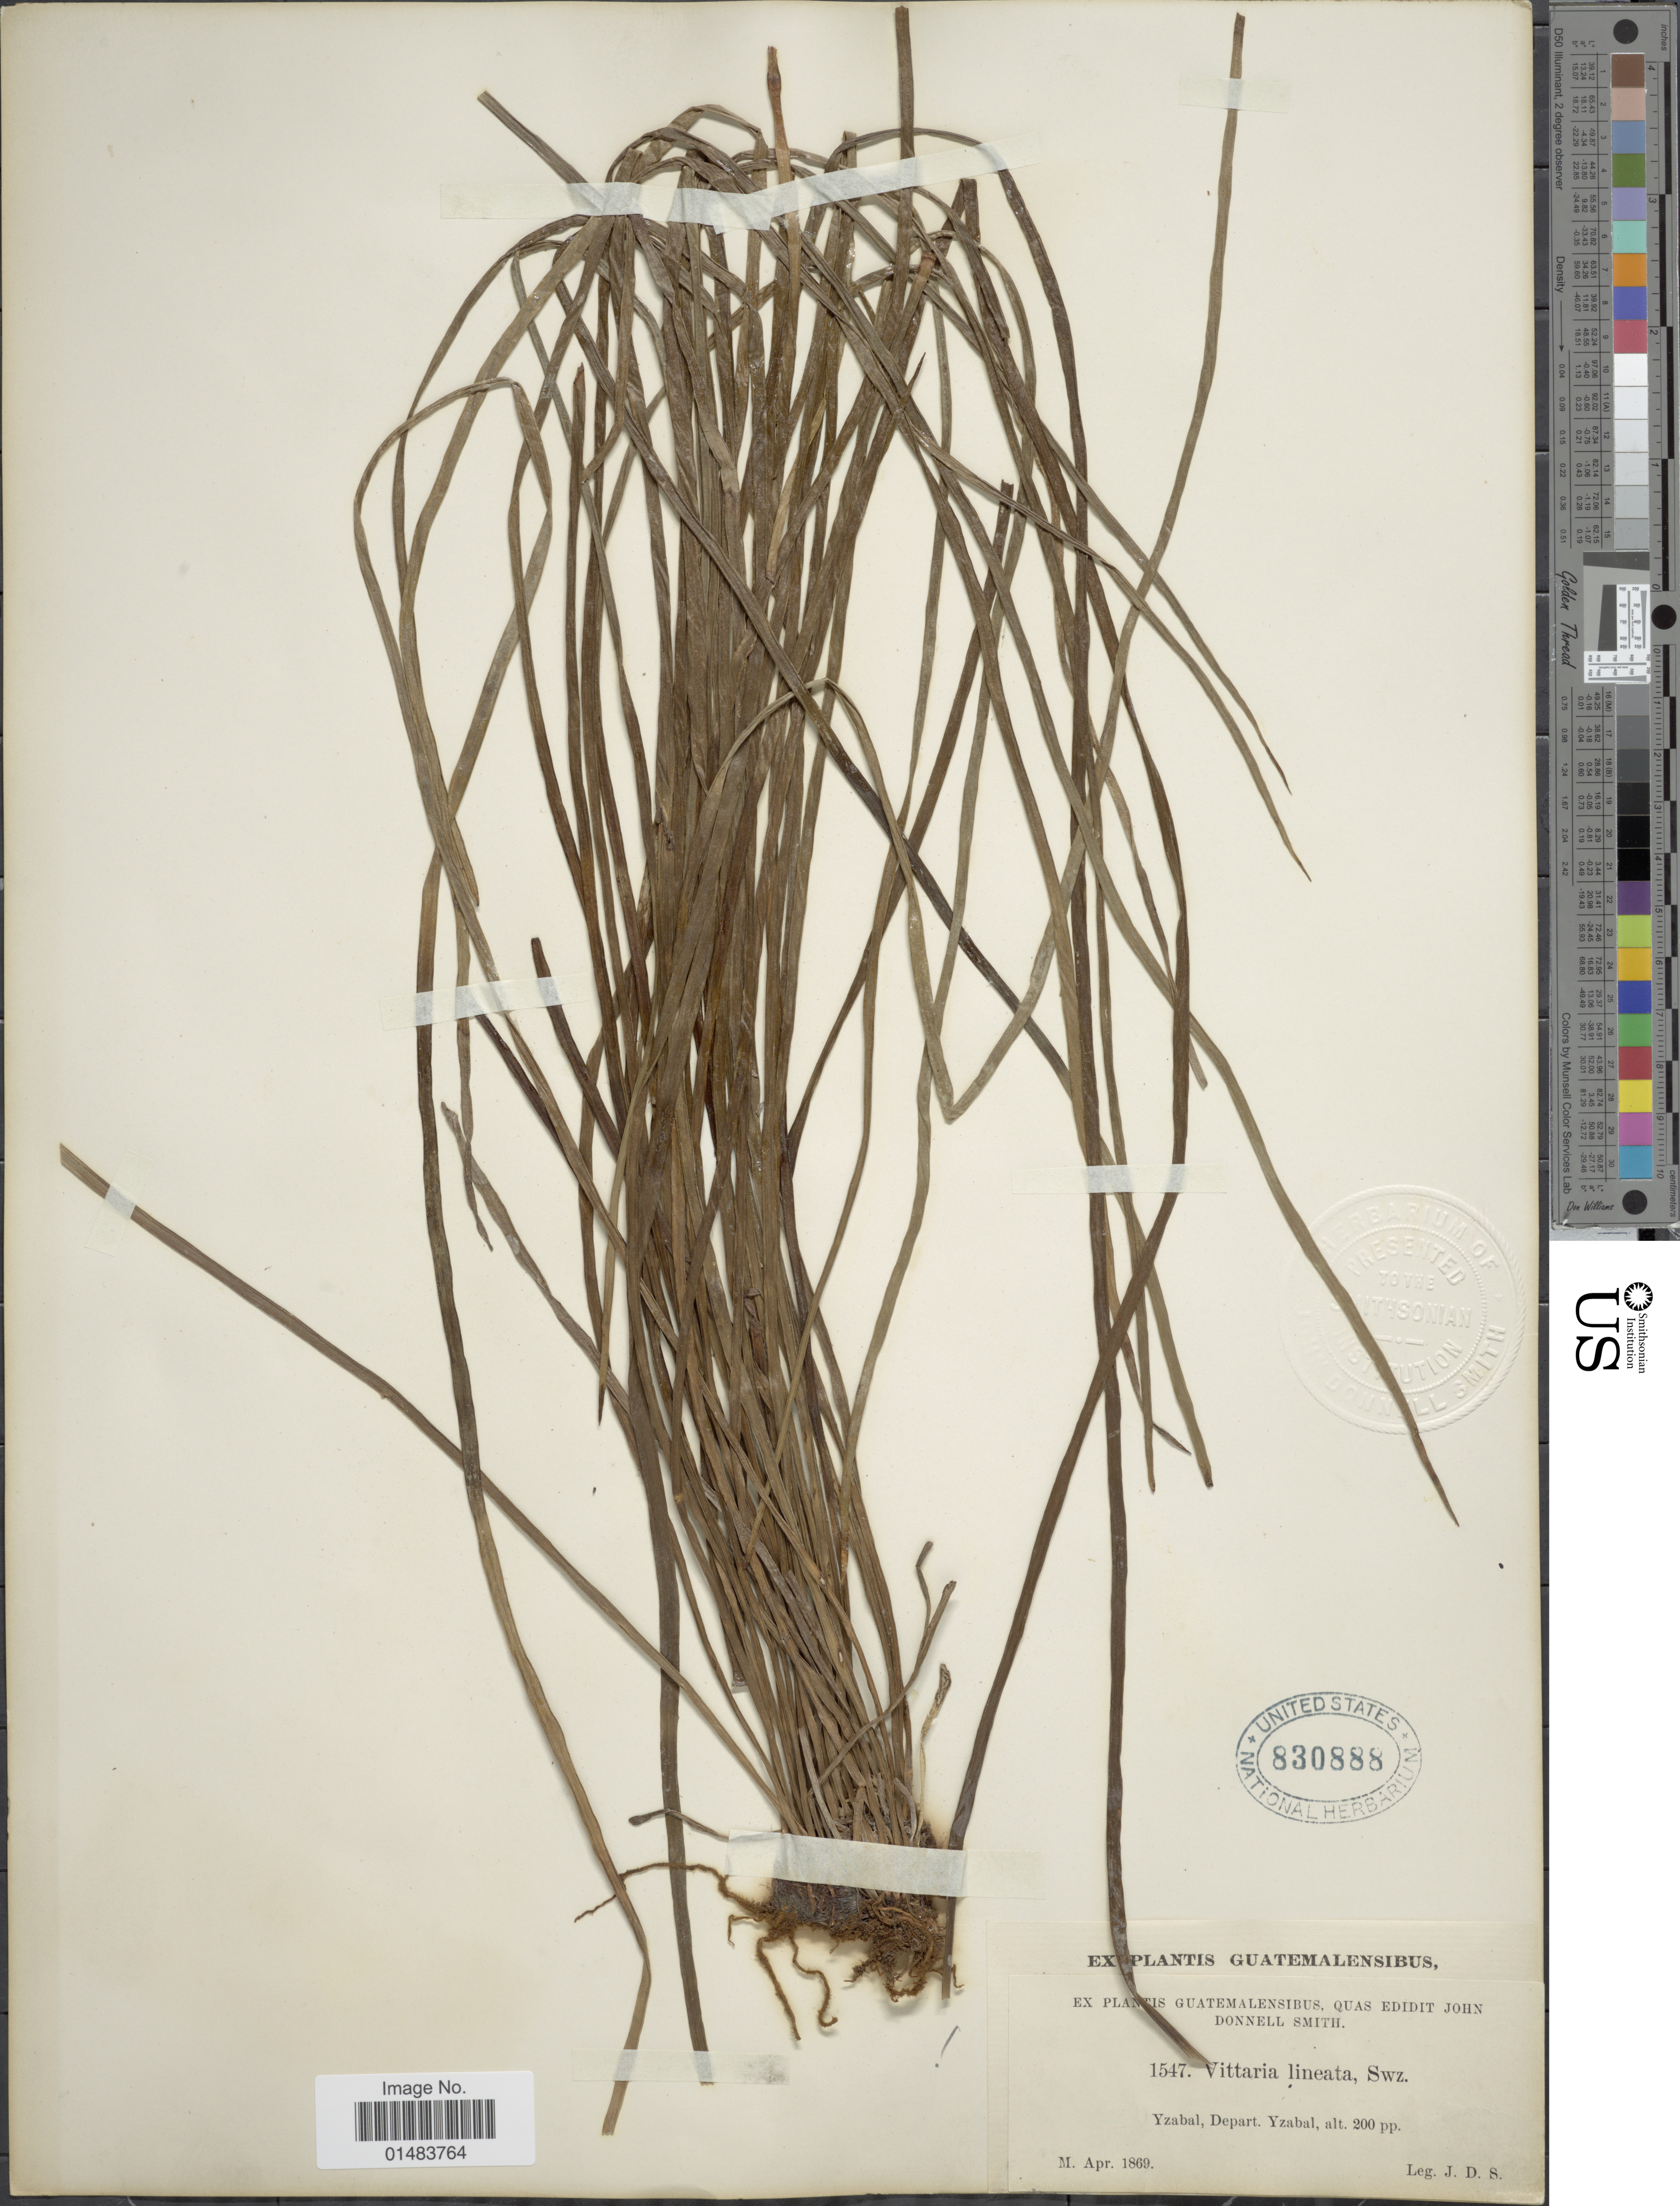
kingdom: Plantae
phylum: Tracheophyta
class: Polypodiopsida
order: Polypodiales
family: Pteridaceae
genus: Vittaria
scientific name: Vittaria lineata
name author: (L.) Sm.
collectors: J. Donnell Smith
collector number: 1547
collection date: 1869-04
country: Guatemala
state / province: Izabal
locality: Yzabal, Depart. Yzabal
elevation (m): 61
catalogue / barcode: US 830888